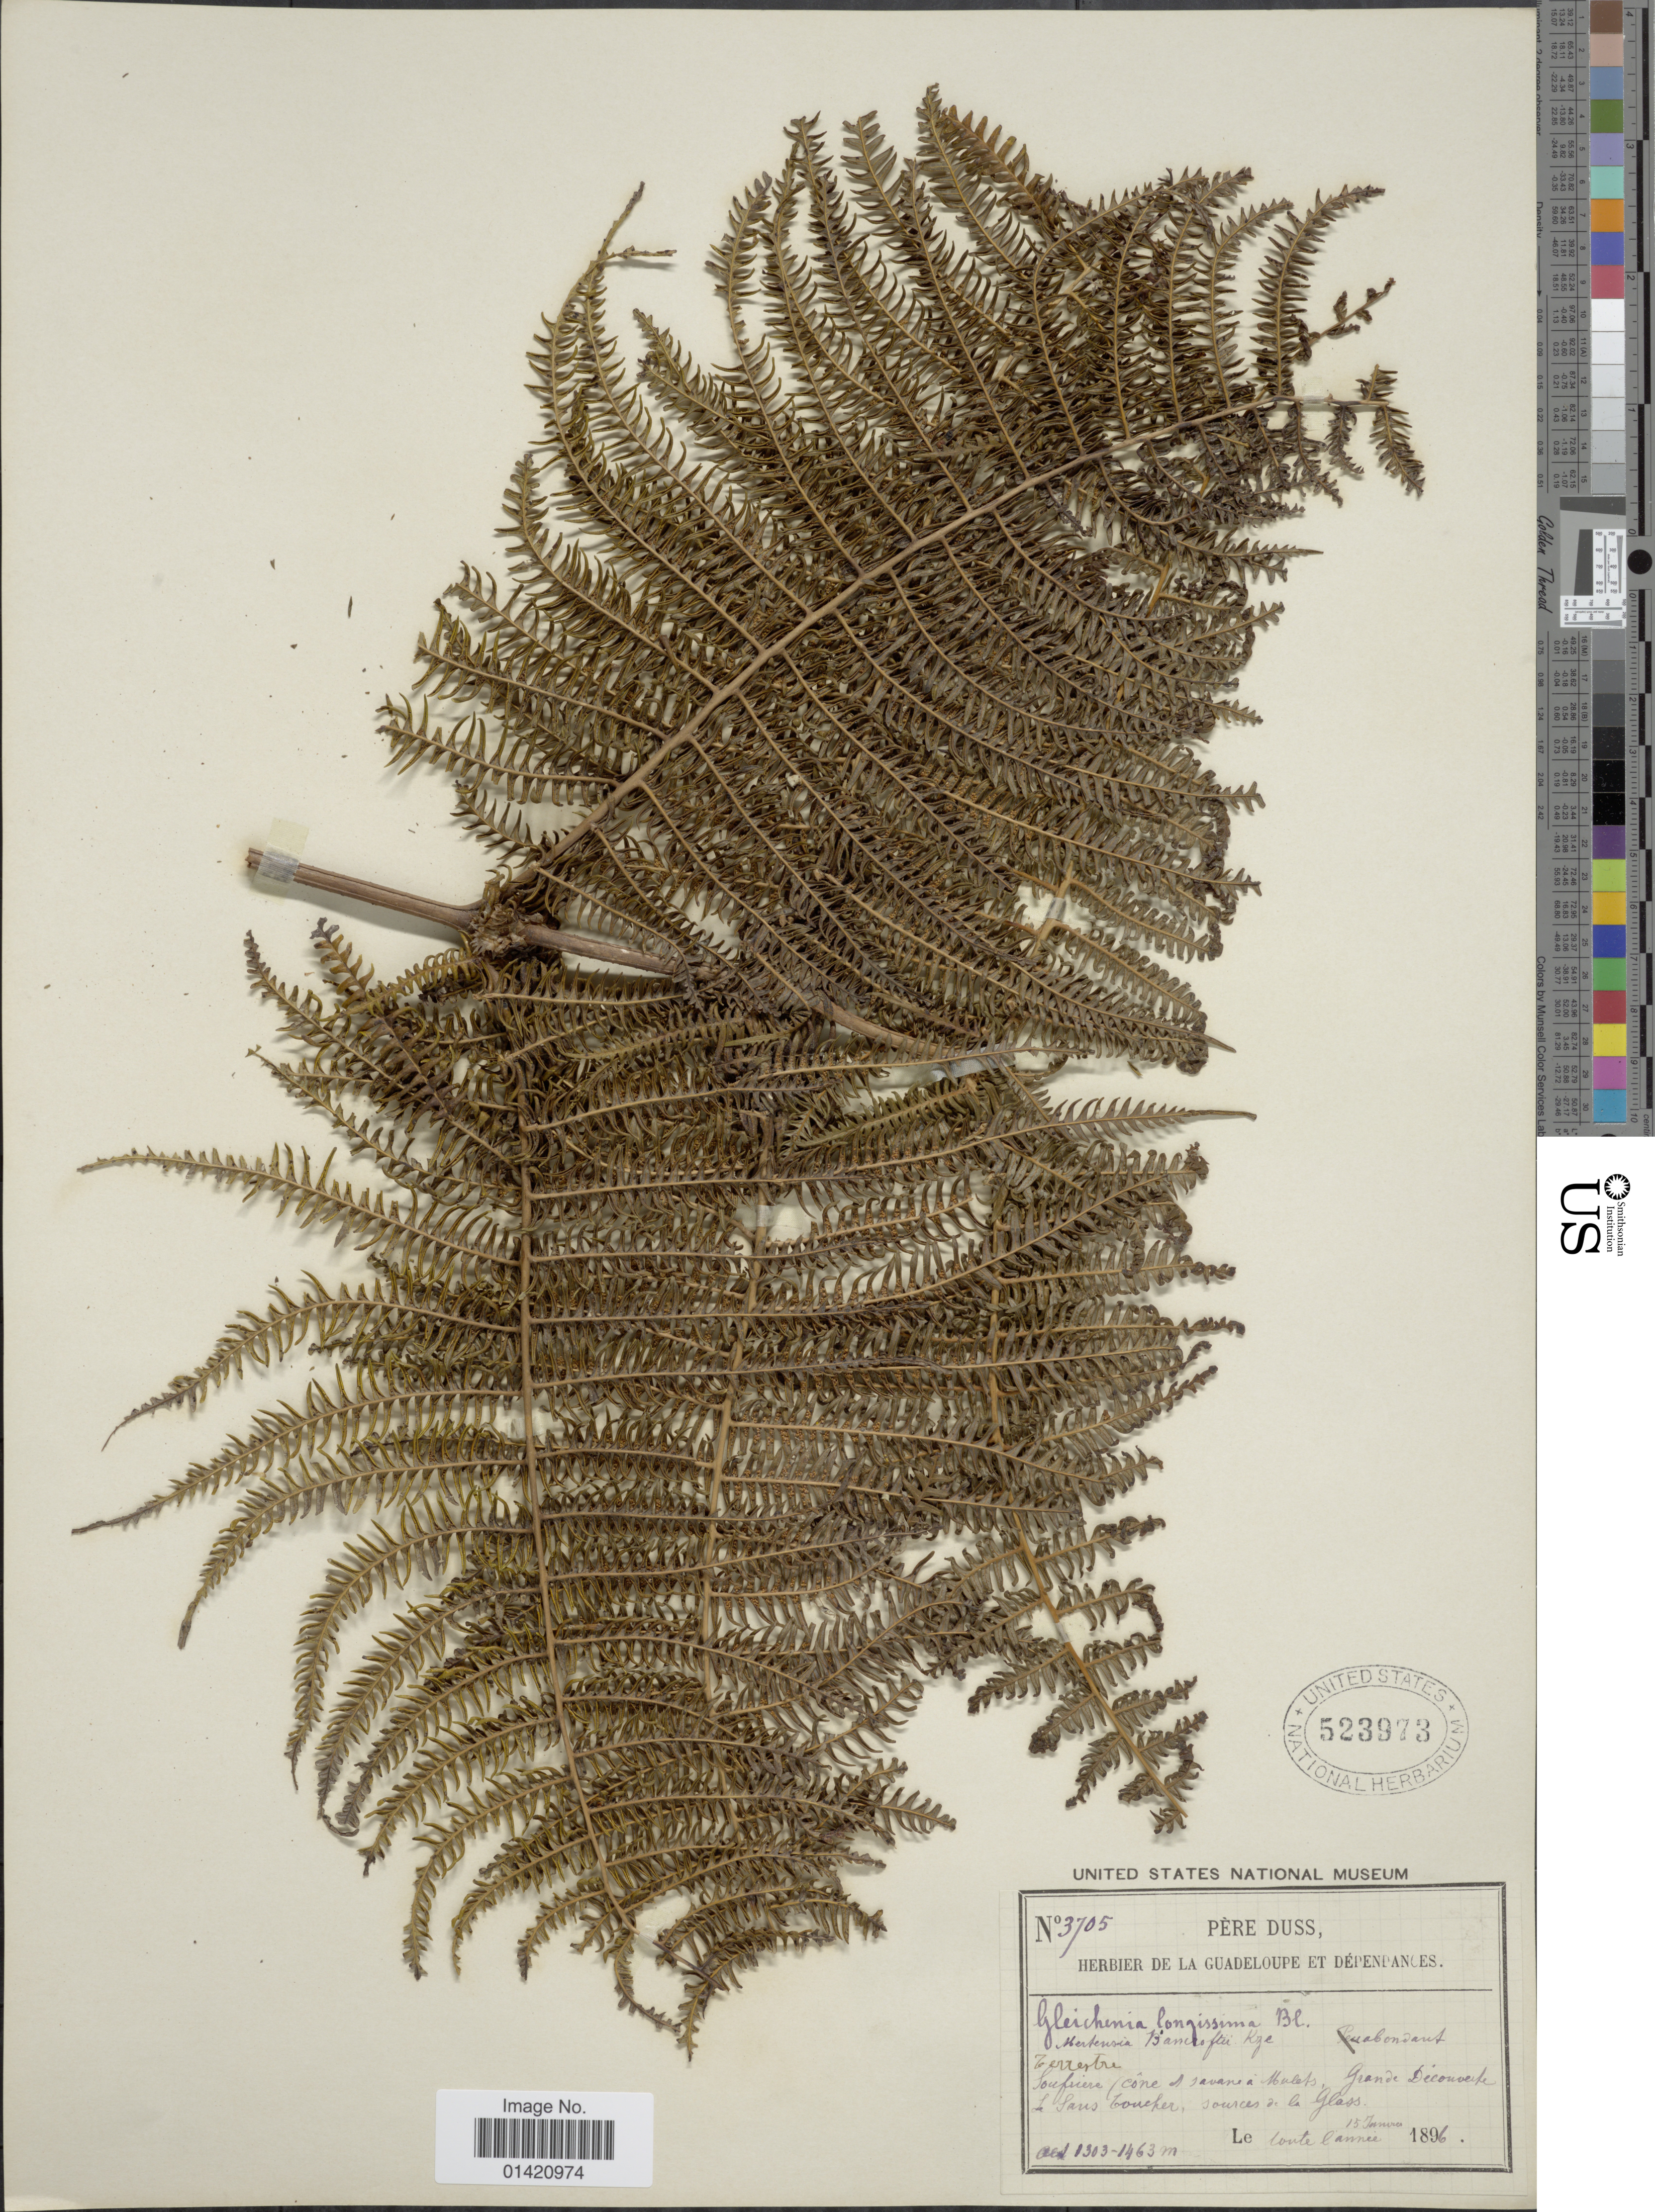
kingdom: Plantae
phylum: Tracheophyta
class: Polypodiopsida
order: Gleicheniales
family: Gleicheniaceae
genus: Diplopterygium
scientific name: Diplopterygium bancroftii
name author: (Hook.) A.R. Sm.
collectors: Père Duss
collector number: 3705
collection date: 1896-01-15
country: Guadeloupe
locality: Dependances. Sofriere (cone de savania Mulets, Grande Decouverde la Saus Toucher, sources de la Glass.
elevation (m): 1303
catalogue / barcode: US 523973